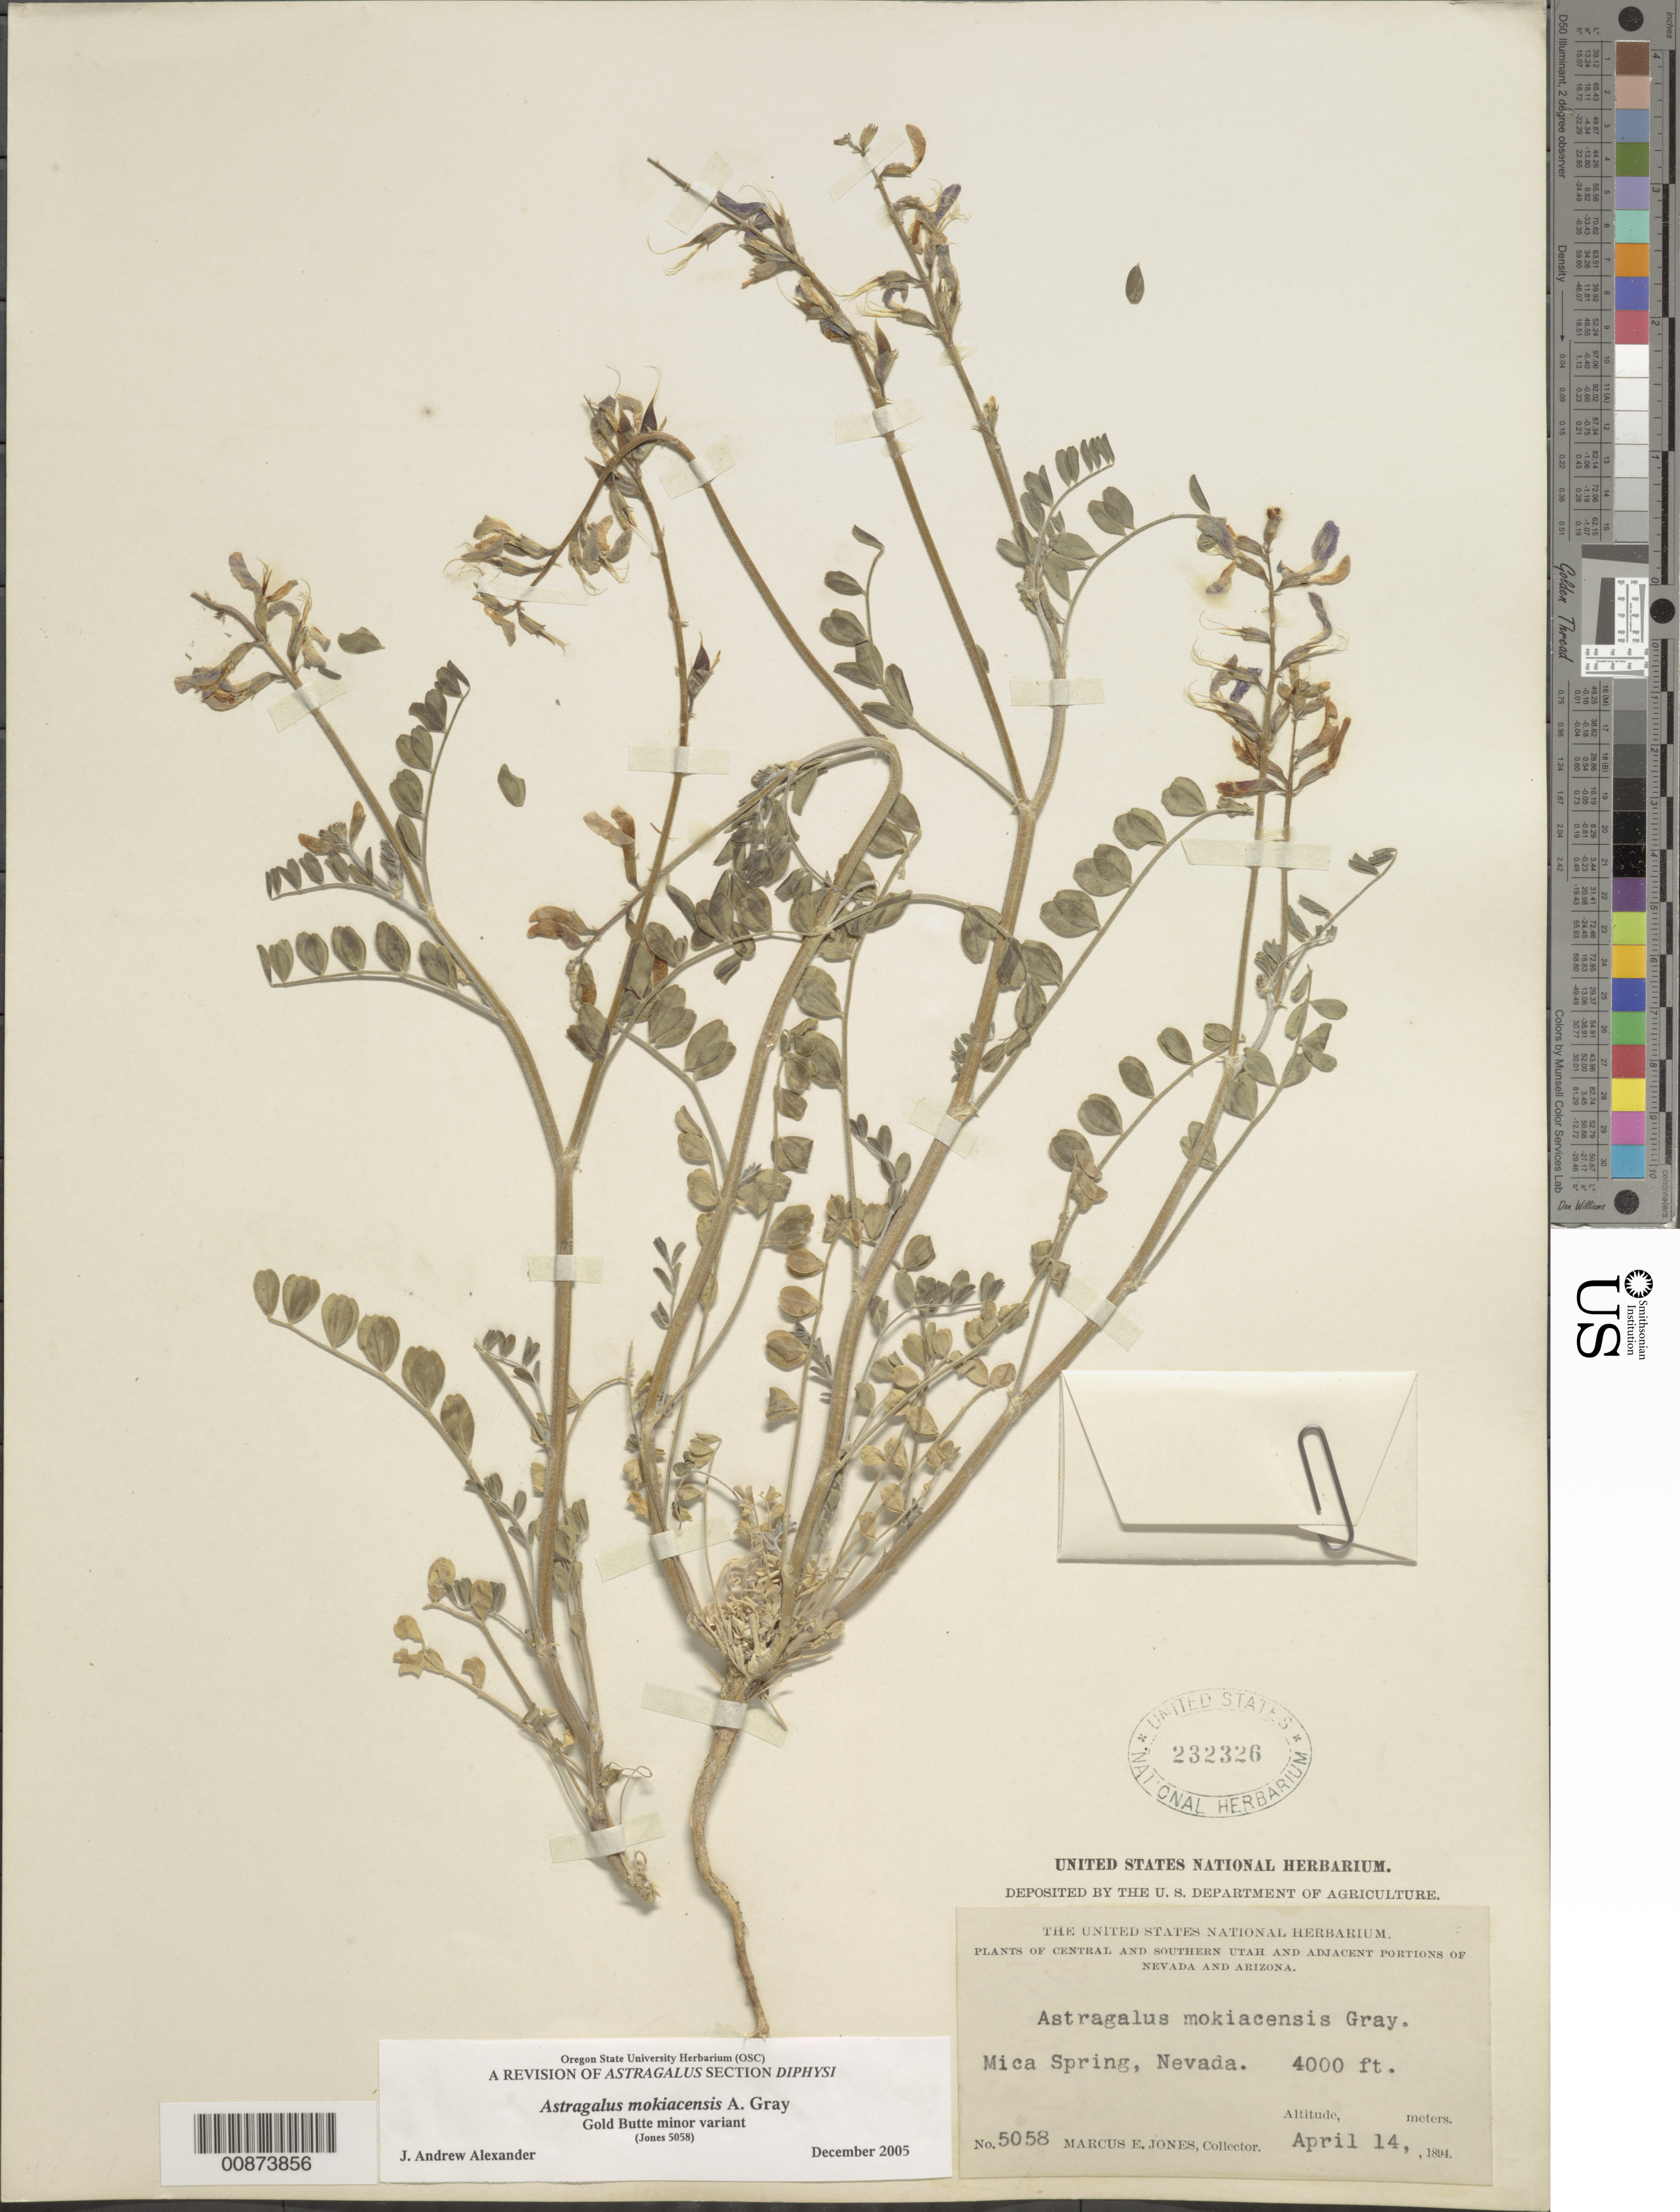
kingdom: Plantae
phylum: Tracheophyta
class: Magnoliopsida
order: Fabales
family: Fabaceae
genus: Astragalus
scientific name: Astragalus mokiacensis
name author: A. Gray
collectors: M. E. Jones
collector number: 5058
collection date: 1894-04-14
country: United States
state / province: Nevada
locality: Mica Spring, Nevada.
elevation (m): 1219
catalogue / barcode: US 232326